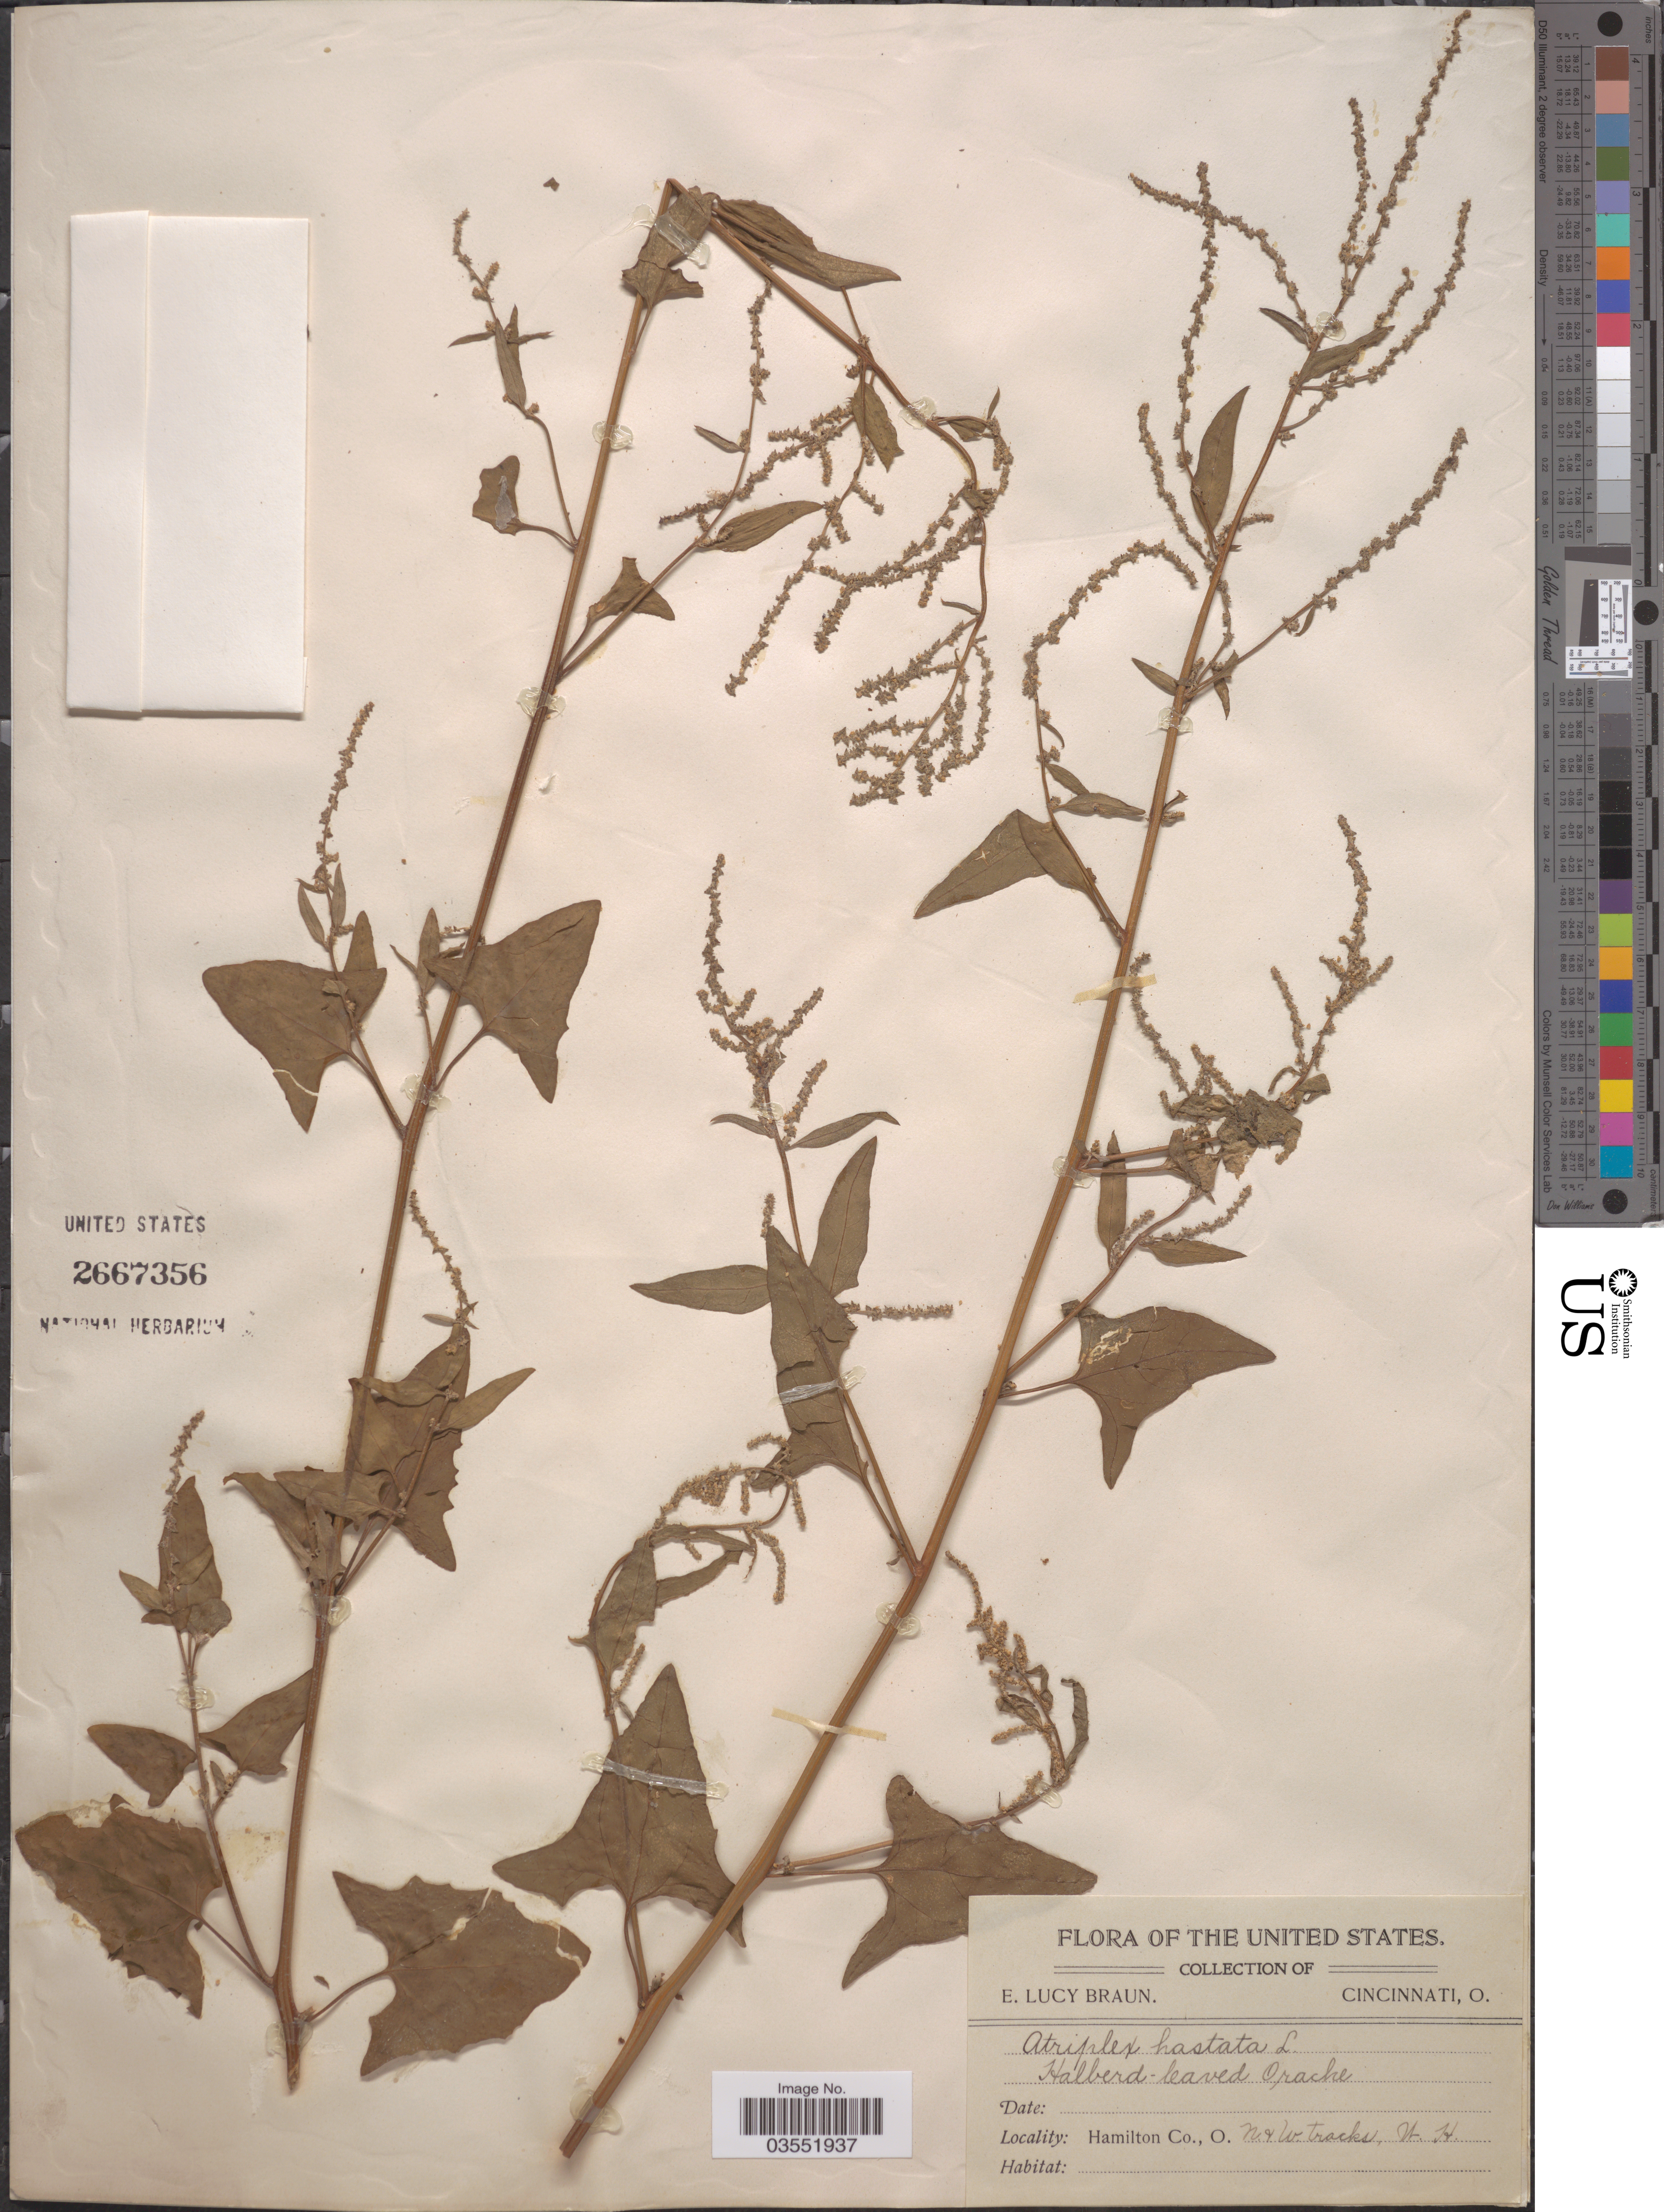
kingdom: Plantae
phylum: Tracheophyta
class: Magnoliopsida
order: Caryophyllales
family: Amaranthaceae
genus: Atriplex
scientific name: Atriplex hastata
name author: L.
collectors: E. L. Braun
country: United States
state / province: New Hampshire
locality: Hamilton Co. N. + W. tracks.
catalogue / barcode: US 2667356